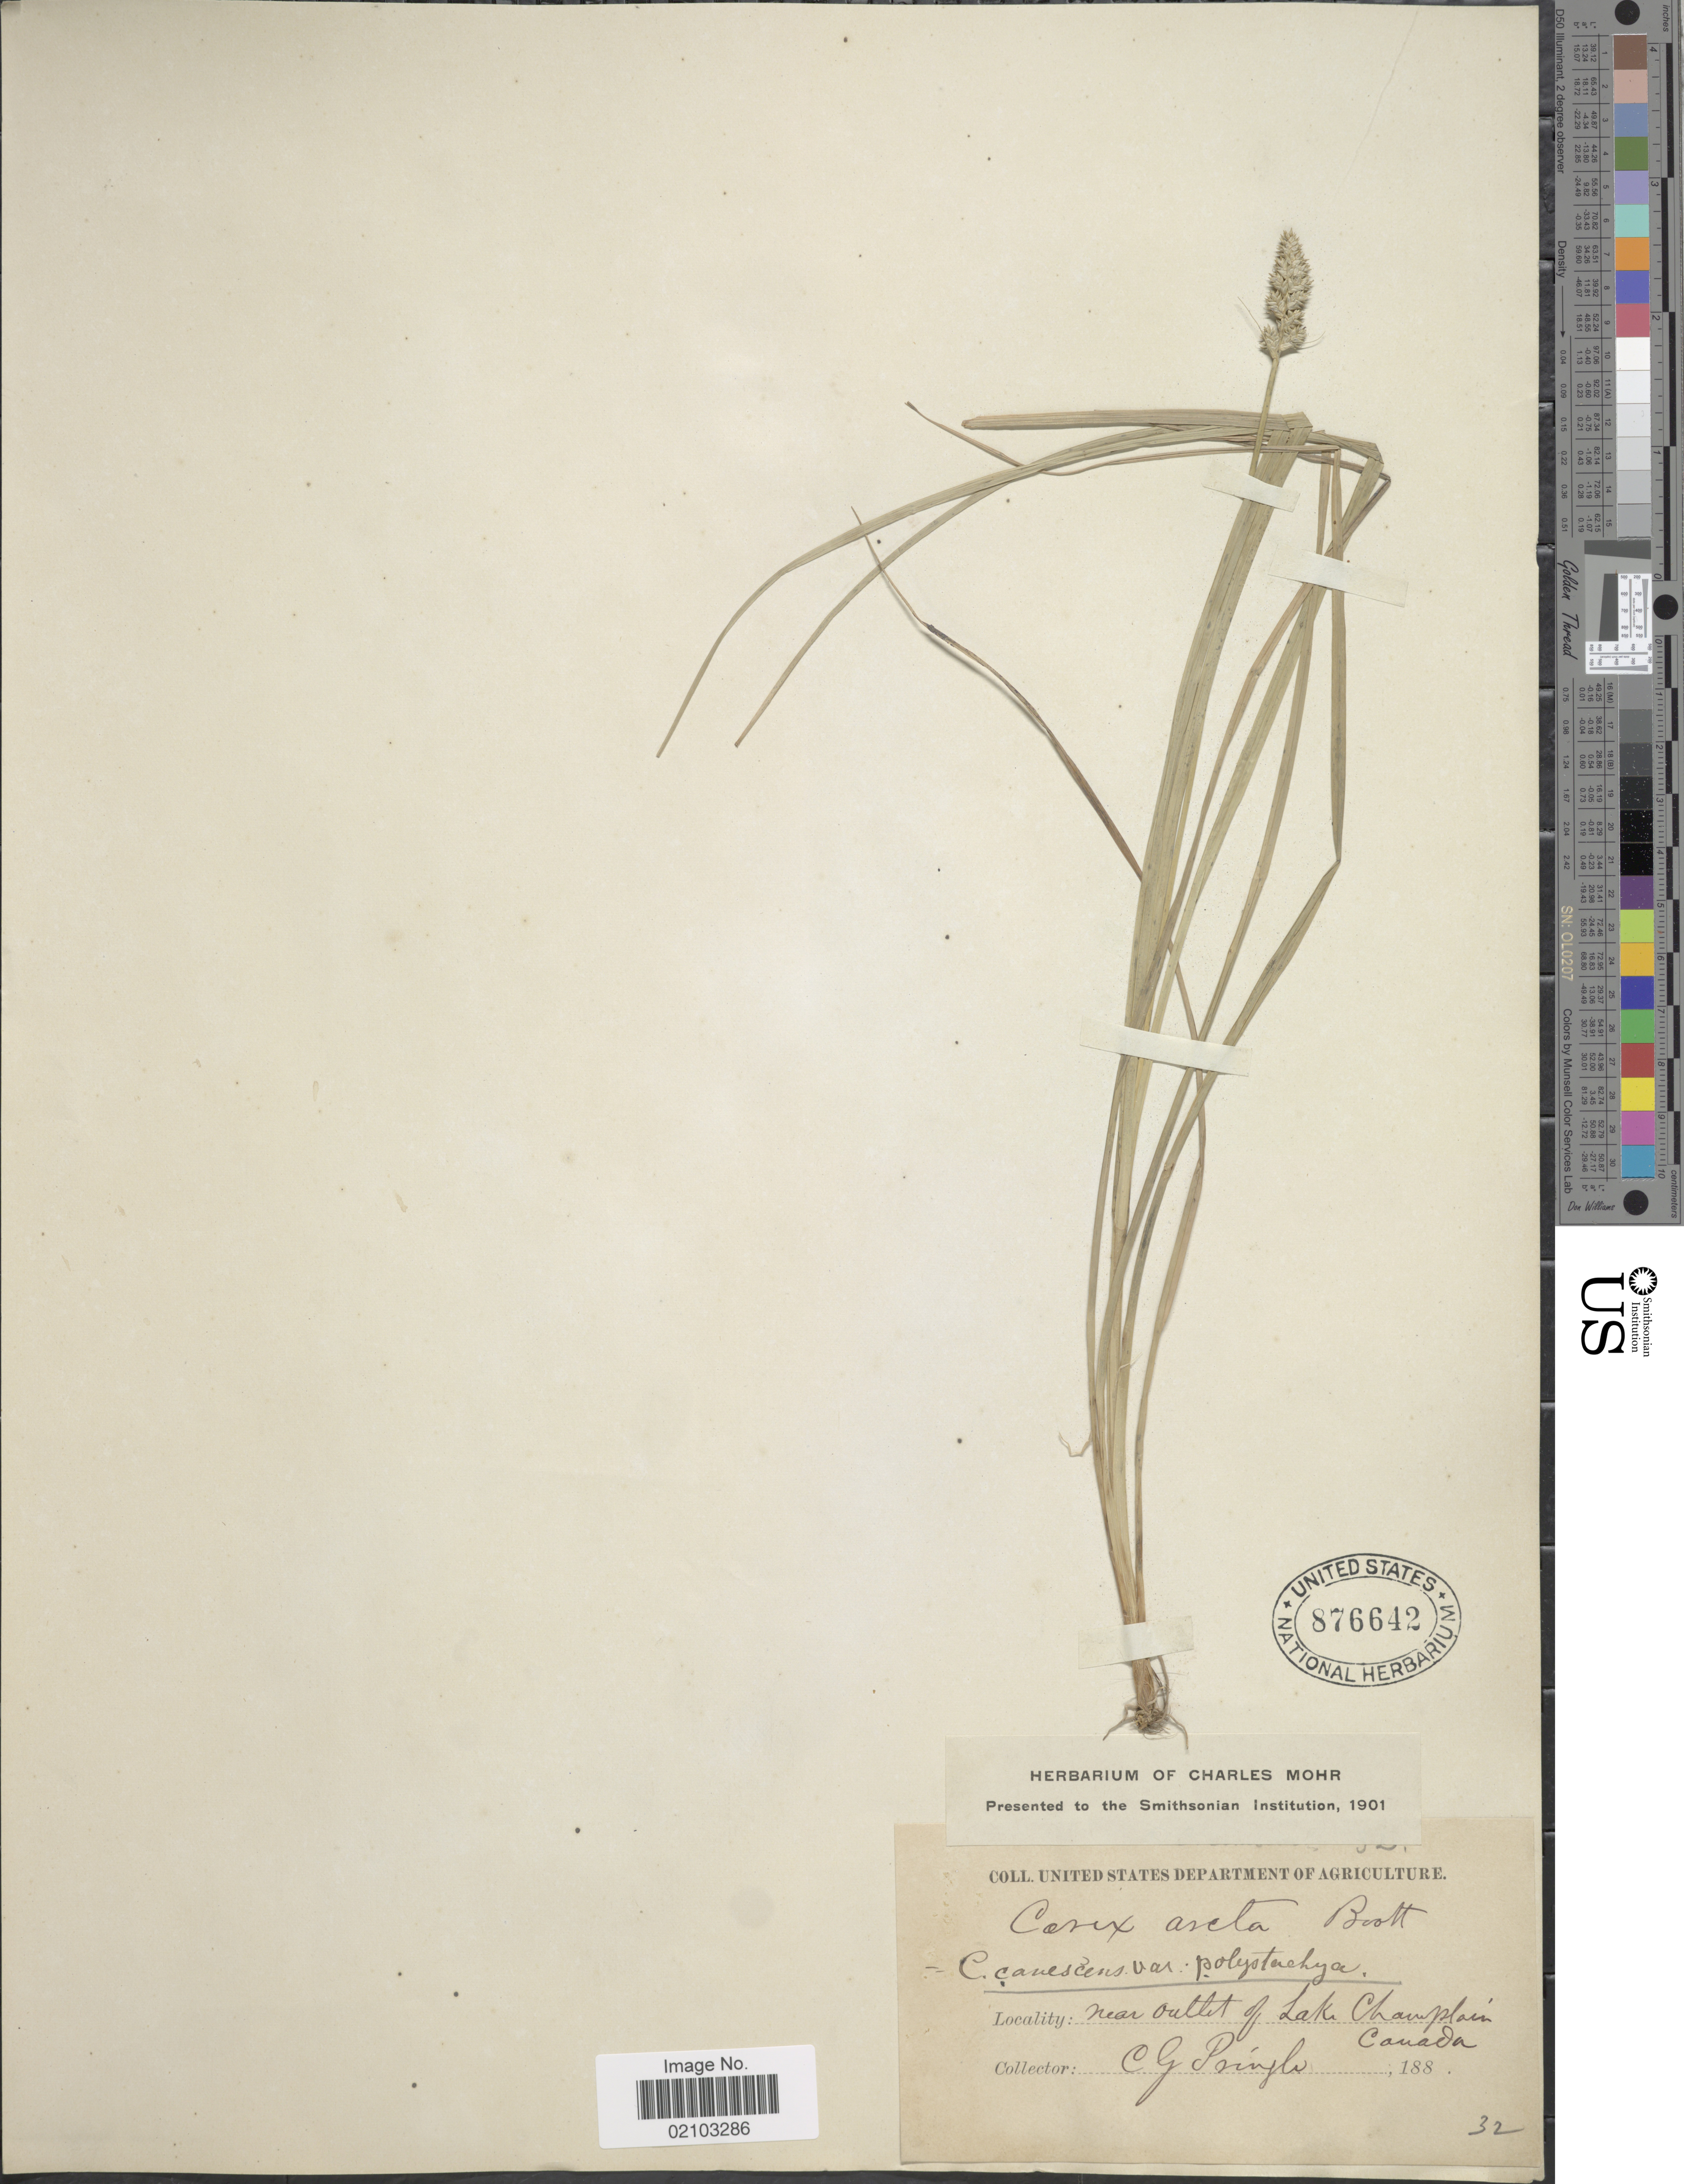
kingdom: Plantae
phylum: Tracheophyta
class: Liliopsida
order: Poales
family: Cyperaceae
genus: Carex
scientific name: Carex arcta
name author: Boott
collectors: C. G. Pringle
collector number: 32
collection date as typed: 188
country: Canada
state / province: Quebec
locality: Near outlet of Lake Champlain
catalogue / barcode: US 876642